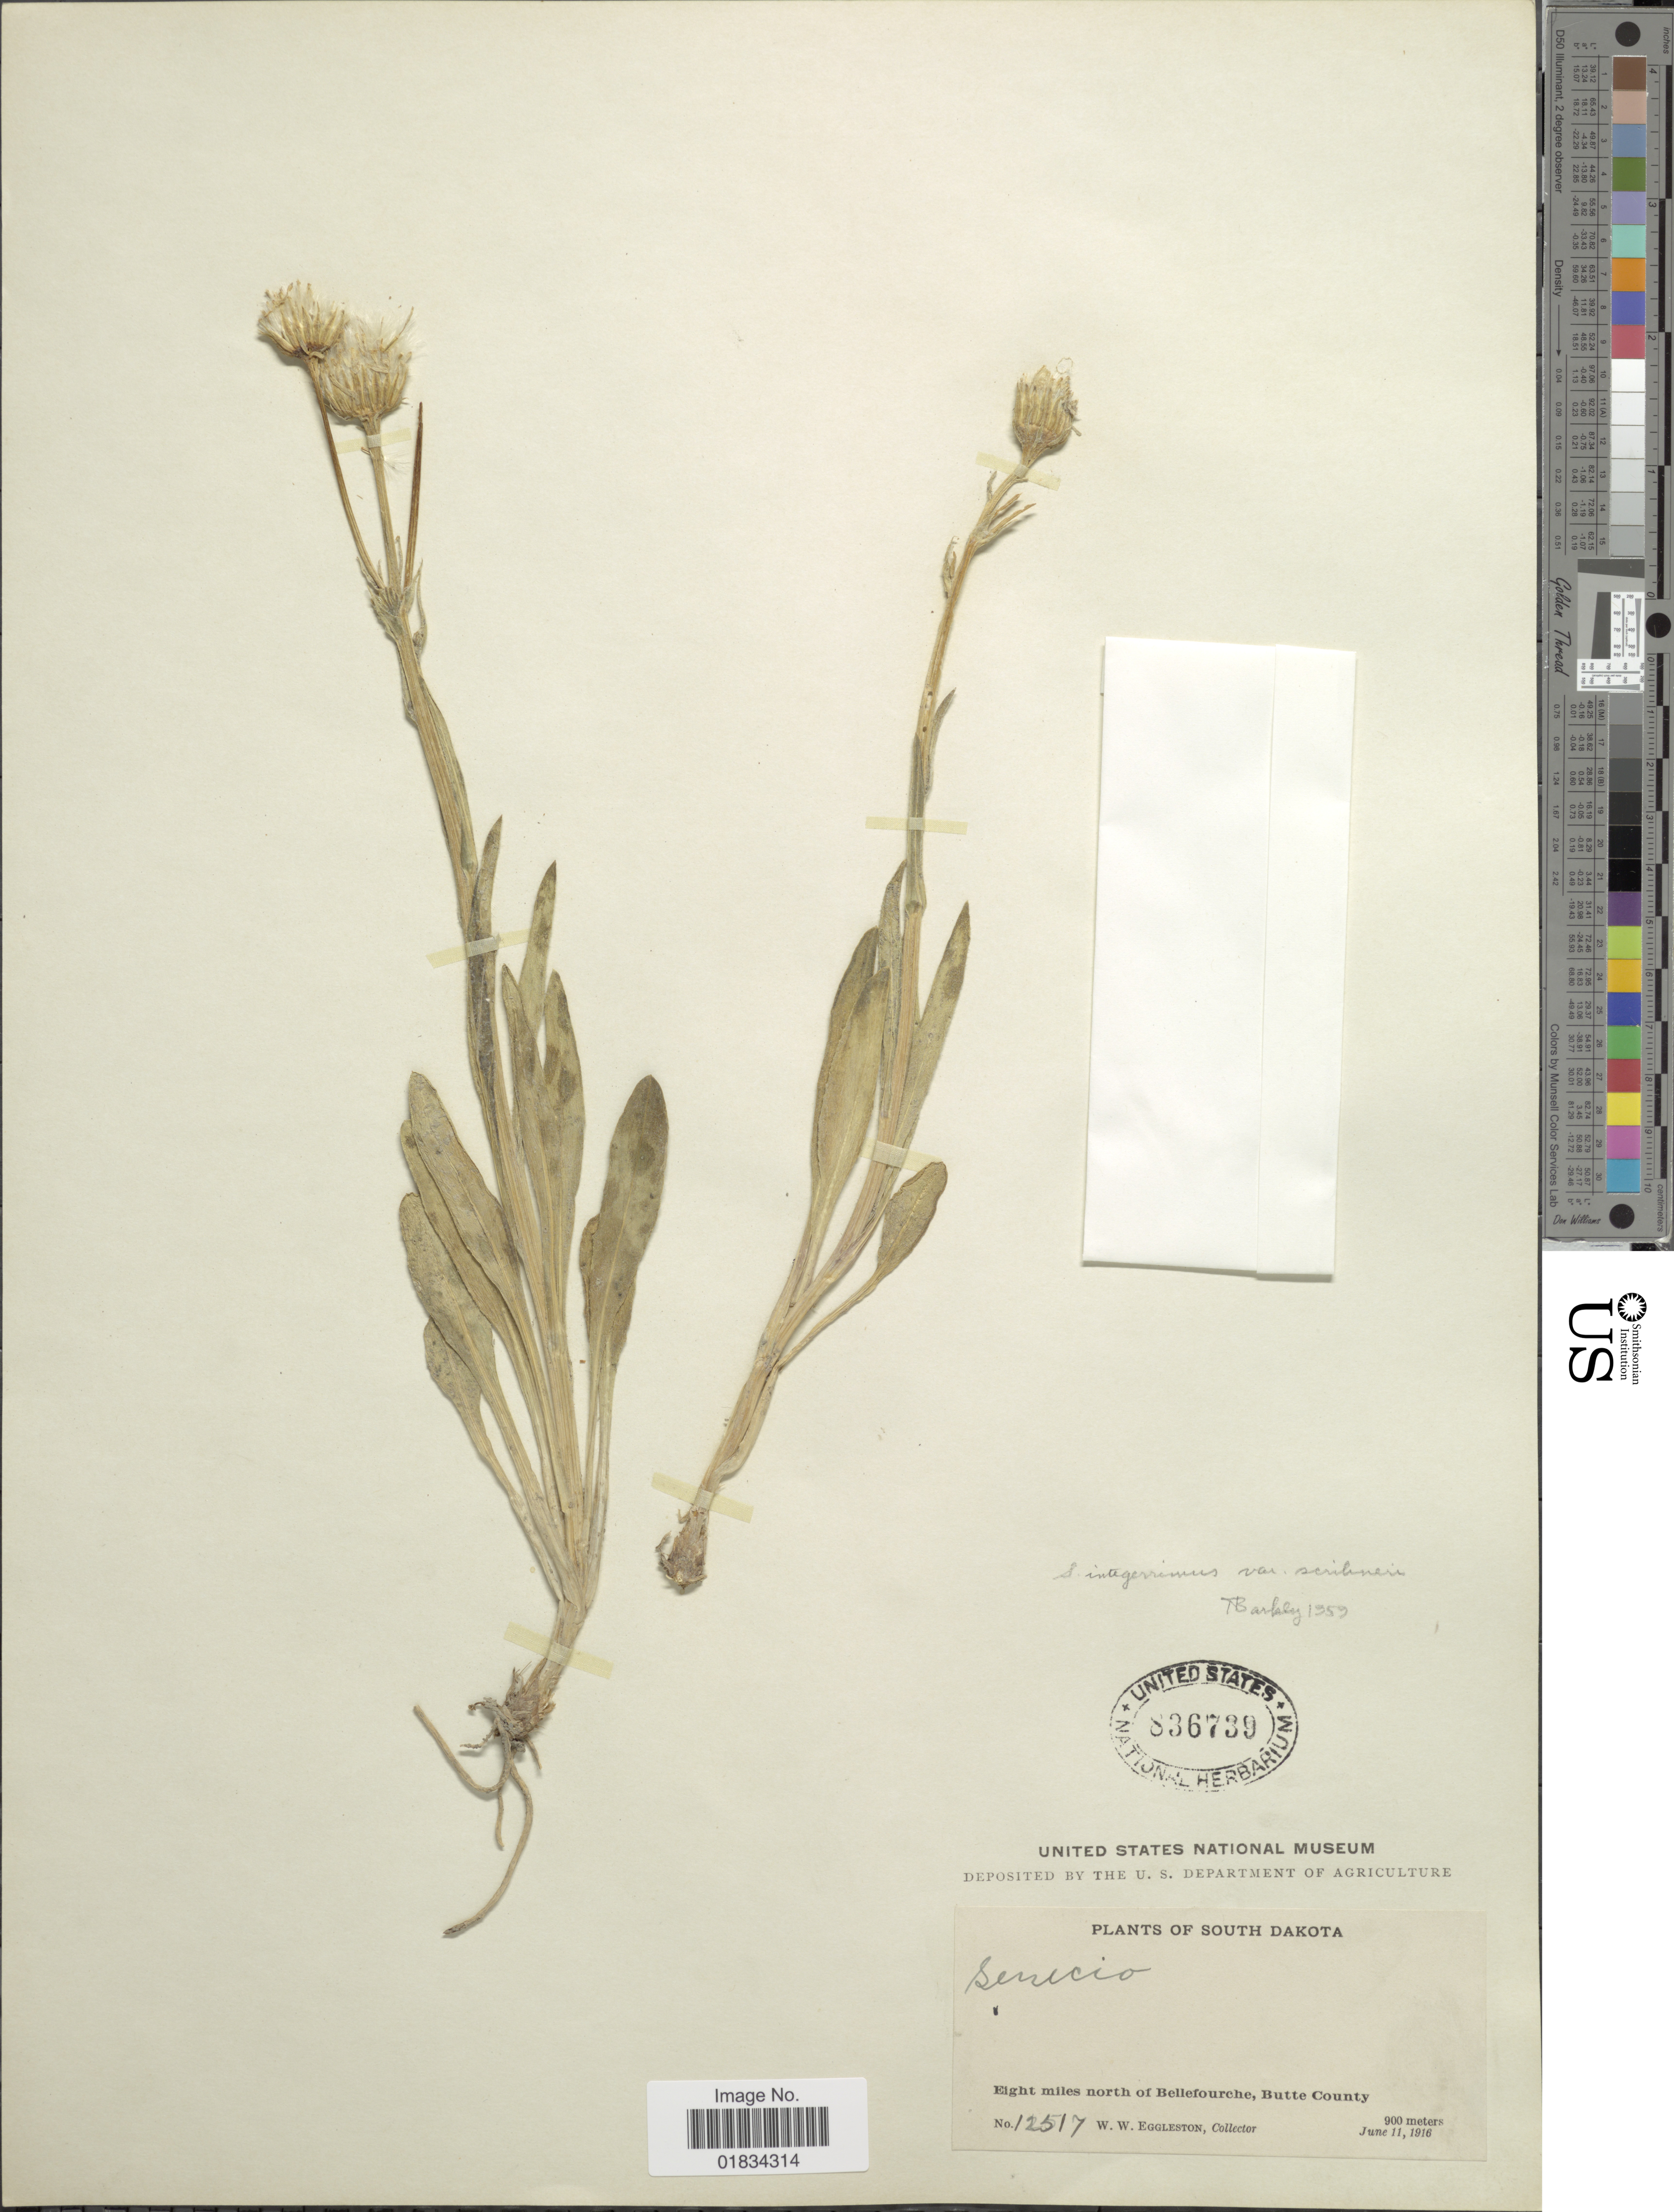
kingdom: Plantae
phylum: Tracheophyta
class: Magnoliopsida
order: Asterales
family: Asteraceae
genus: Senecio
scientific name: Senecio integerrimus var. scribneri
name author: (Rydb.) T.M. Barkley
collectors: W. W. Eggleston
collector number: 12517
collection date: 1916-06-11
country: United States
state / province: South Dakota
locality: Eight miles north of Bellefourche, Butte County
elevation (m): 900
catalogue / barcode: US 836739